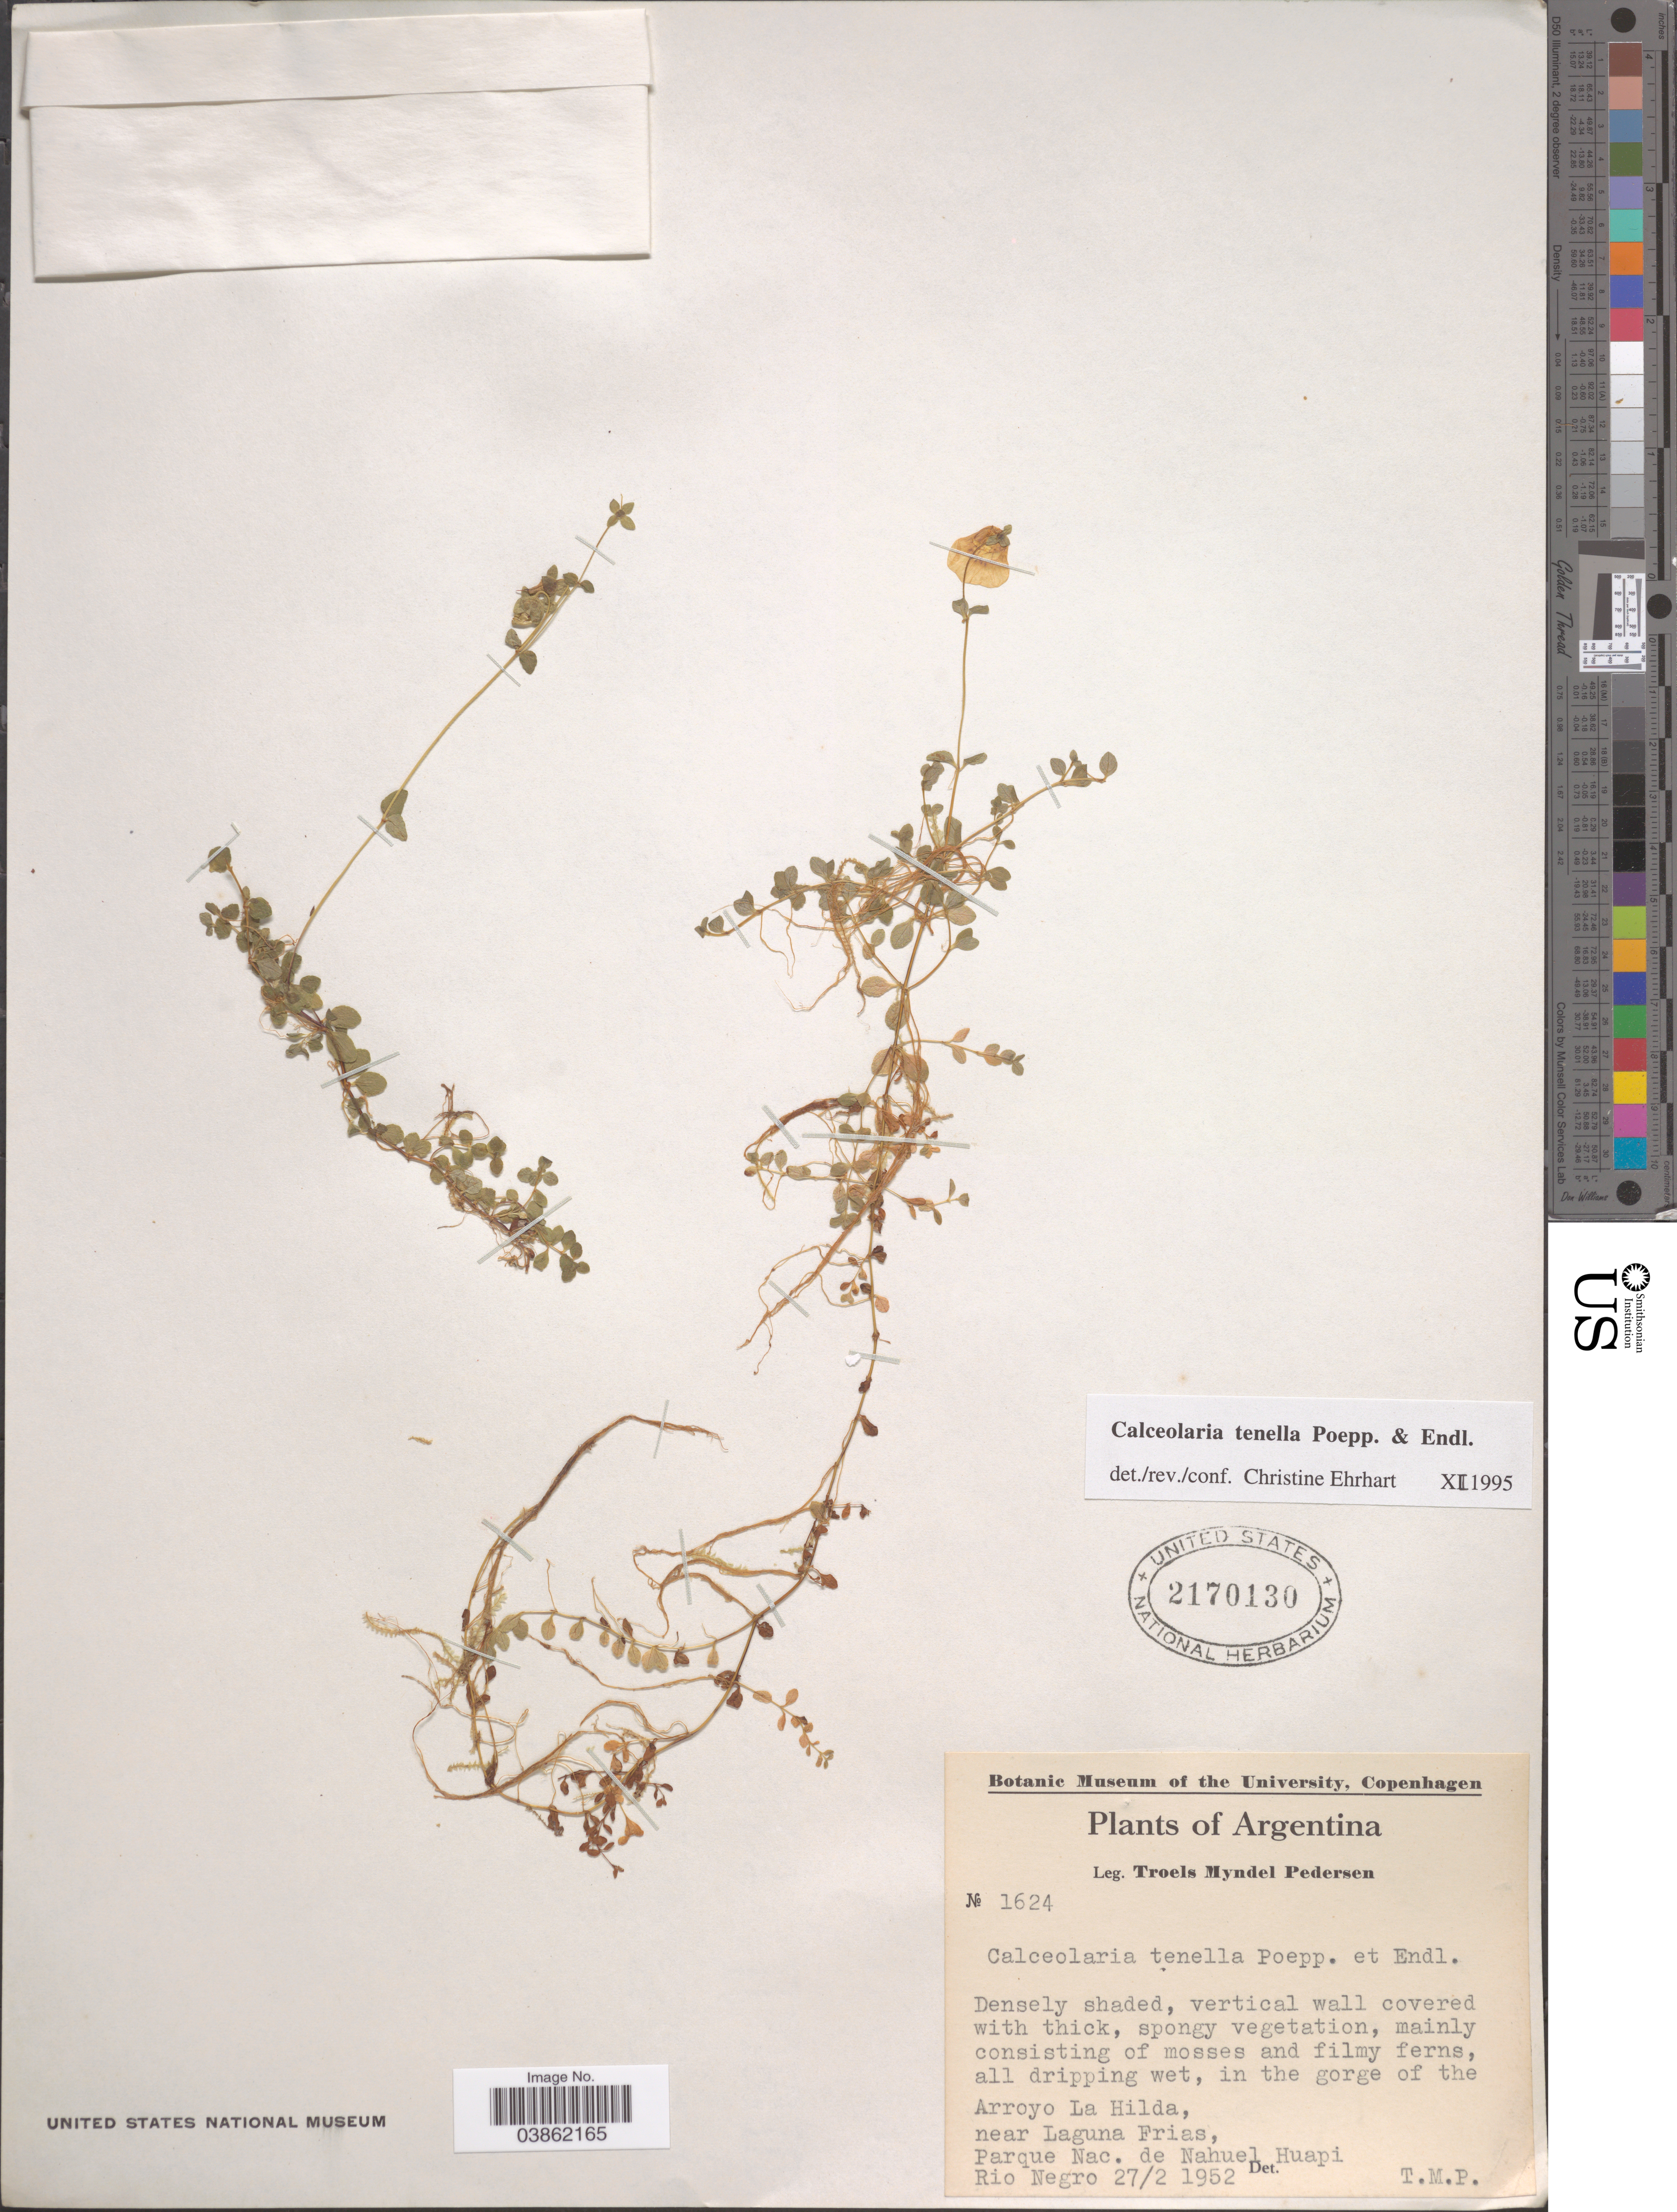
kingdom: Plantae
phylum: Tracheophyta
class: Magnoliopsida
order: Lamiales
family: Calceolariaceae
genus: Calceolaria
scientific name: Calceolaria tenella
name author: Poepp.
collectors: T. Pederson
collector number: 1624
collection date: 1952-02-27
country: Argentina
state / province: Rio Negro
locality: In the gorge of the Arroyo La Hilda, near Laguna Frias, Parque Nac. de Nahuel Huapi.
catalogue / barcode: US 2170130